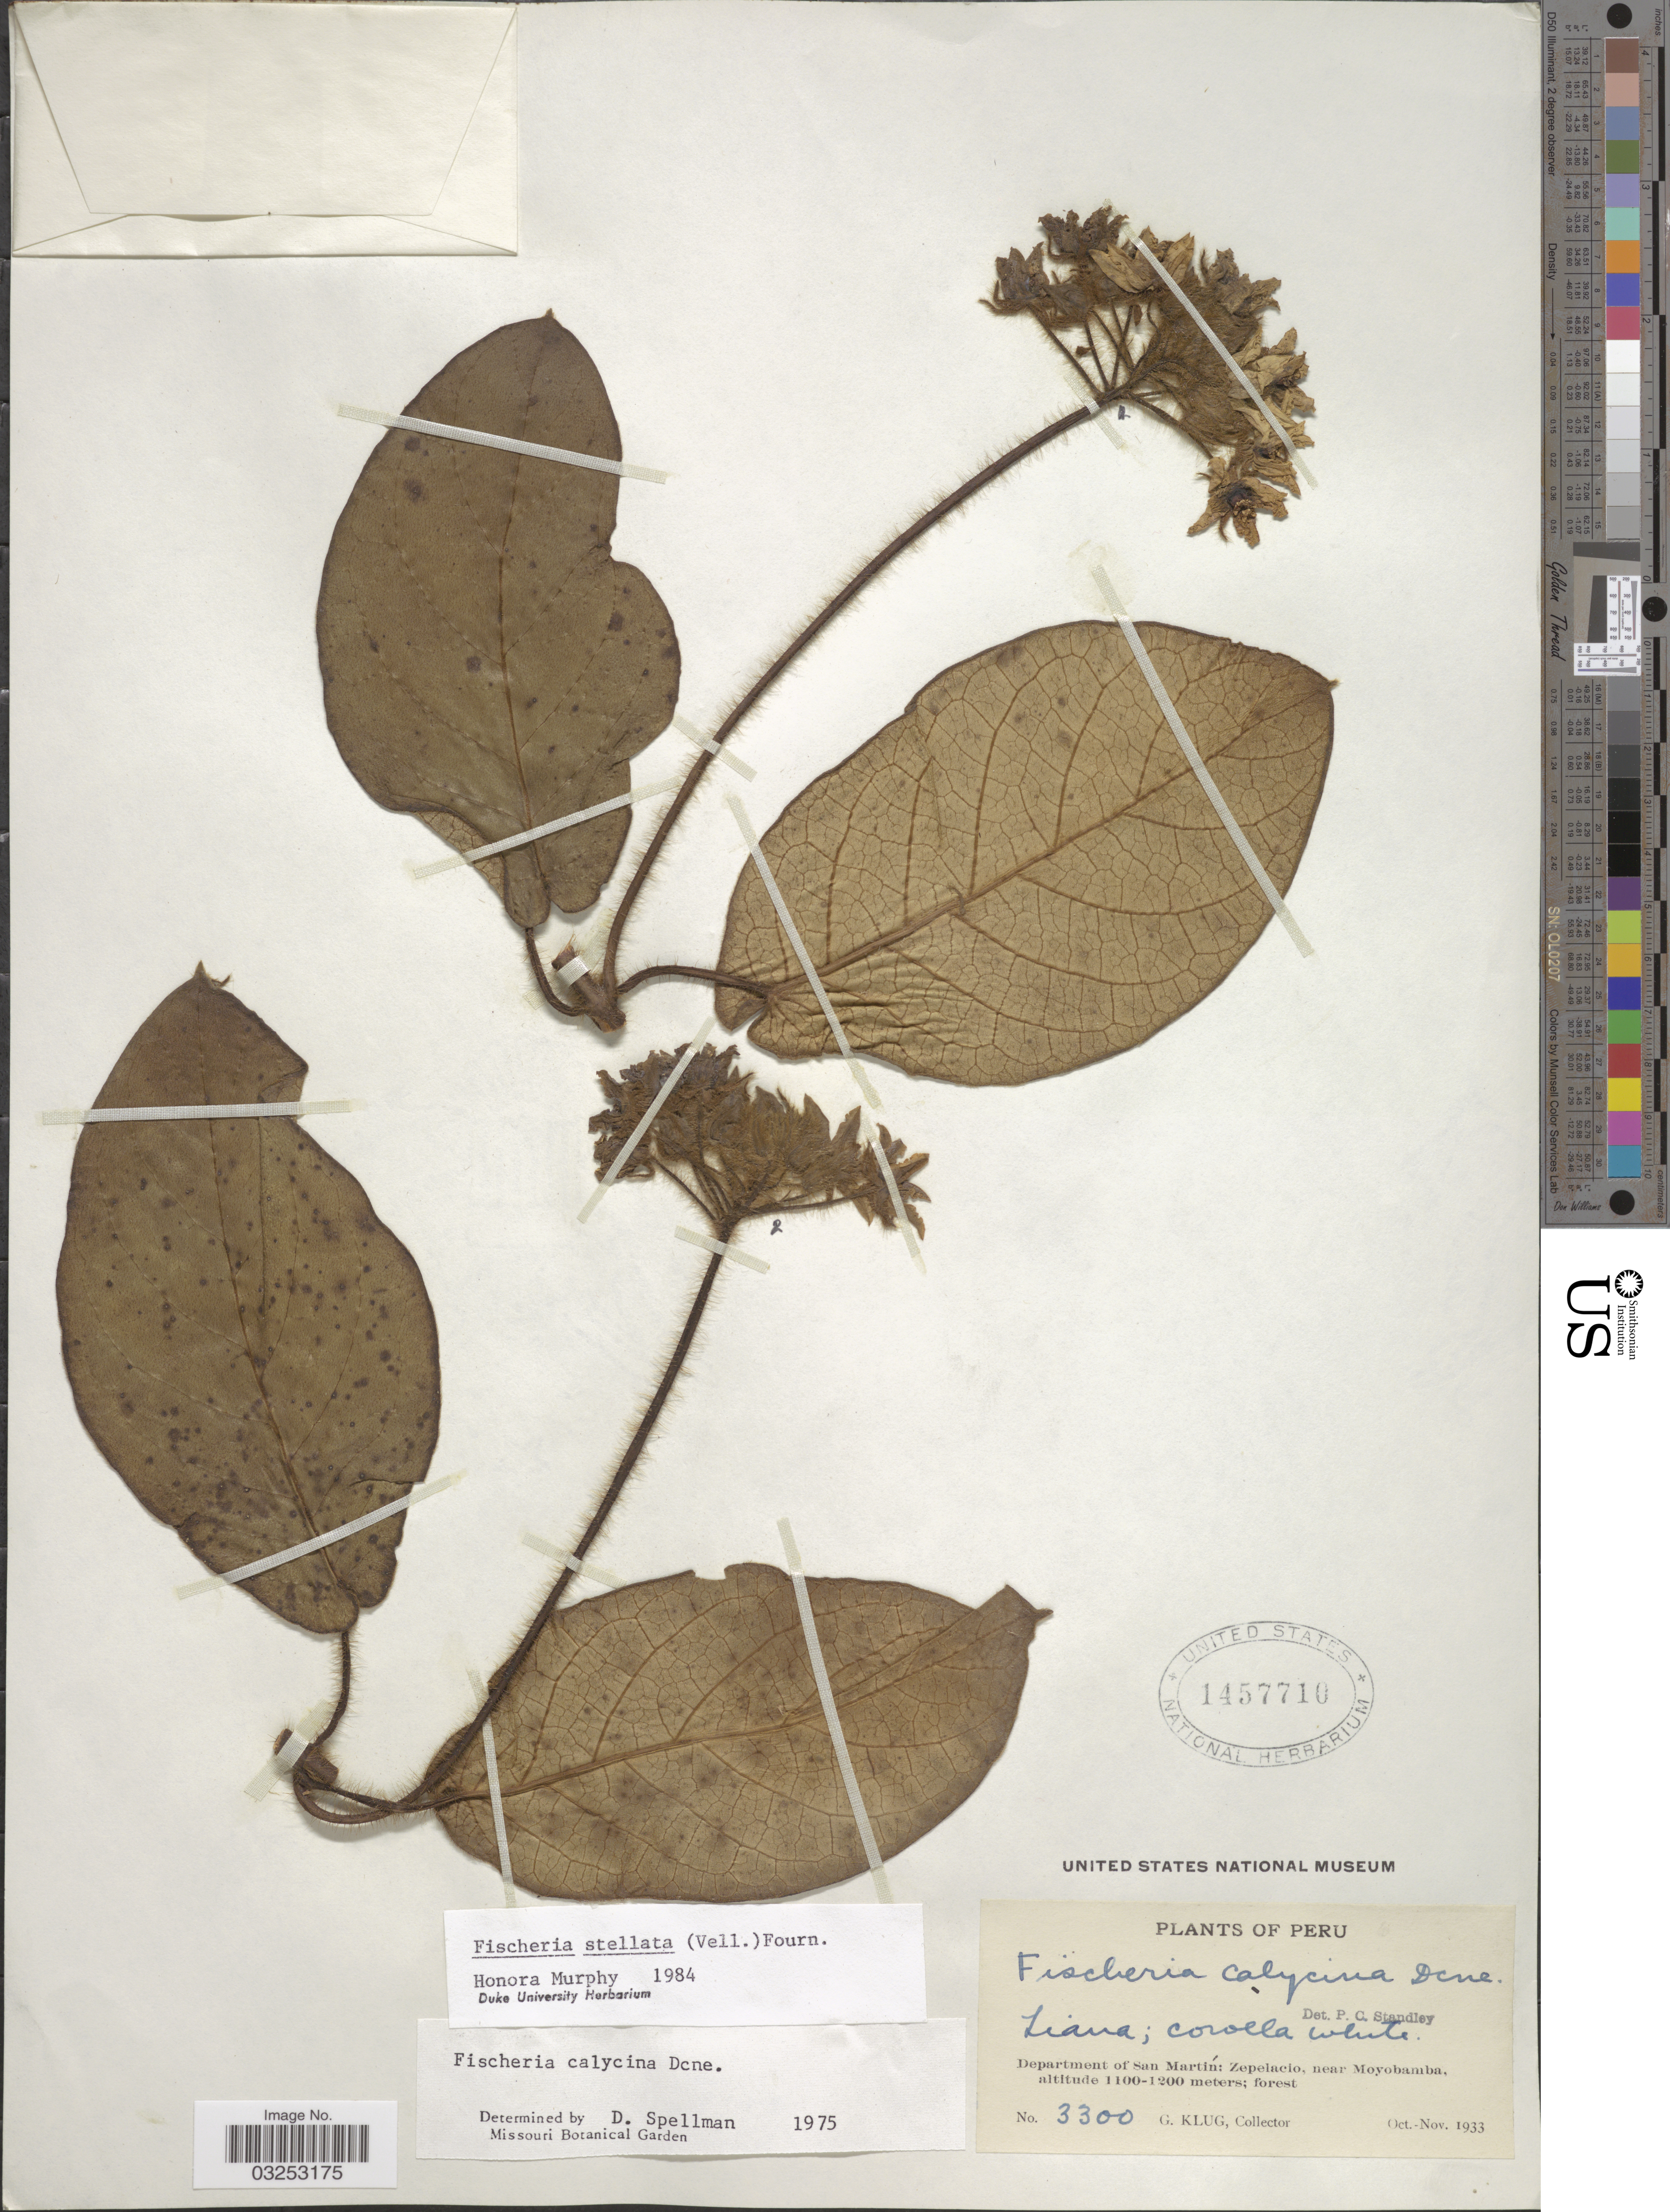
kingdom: Plantae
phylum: Tracheophyta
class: Magnoliopsida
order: Gentianales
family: Apocynaceae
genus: Fischeria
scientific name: Fischeria stellata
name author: (Vell.) E. Fourn.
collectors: G. Klug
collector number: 3300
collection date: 1933-10/1933-11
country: Peru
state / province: San Martín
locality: Zepelacio, near Moyobamba.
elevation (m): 1100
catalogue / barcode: US 1457710